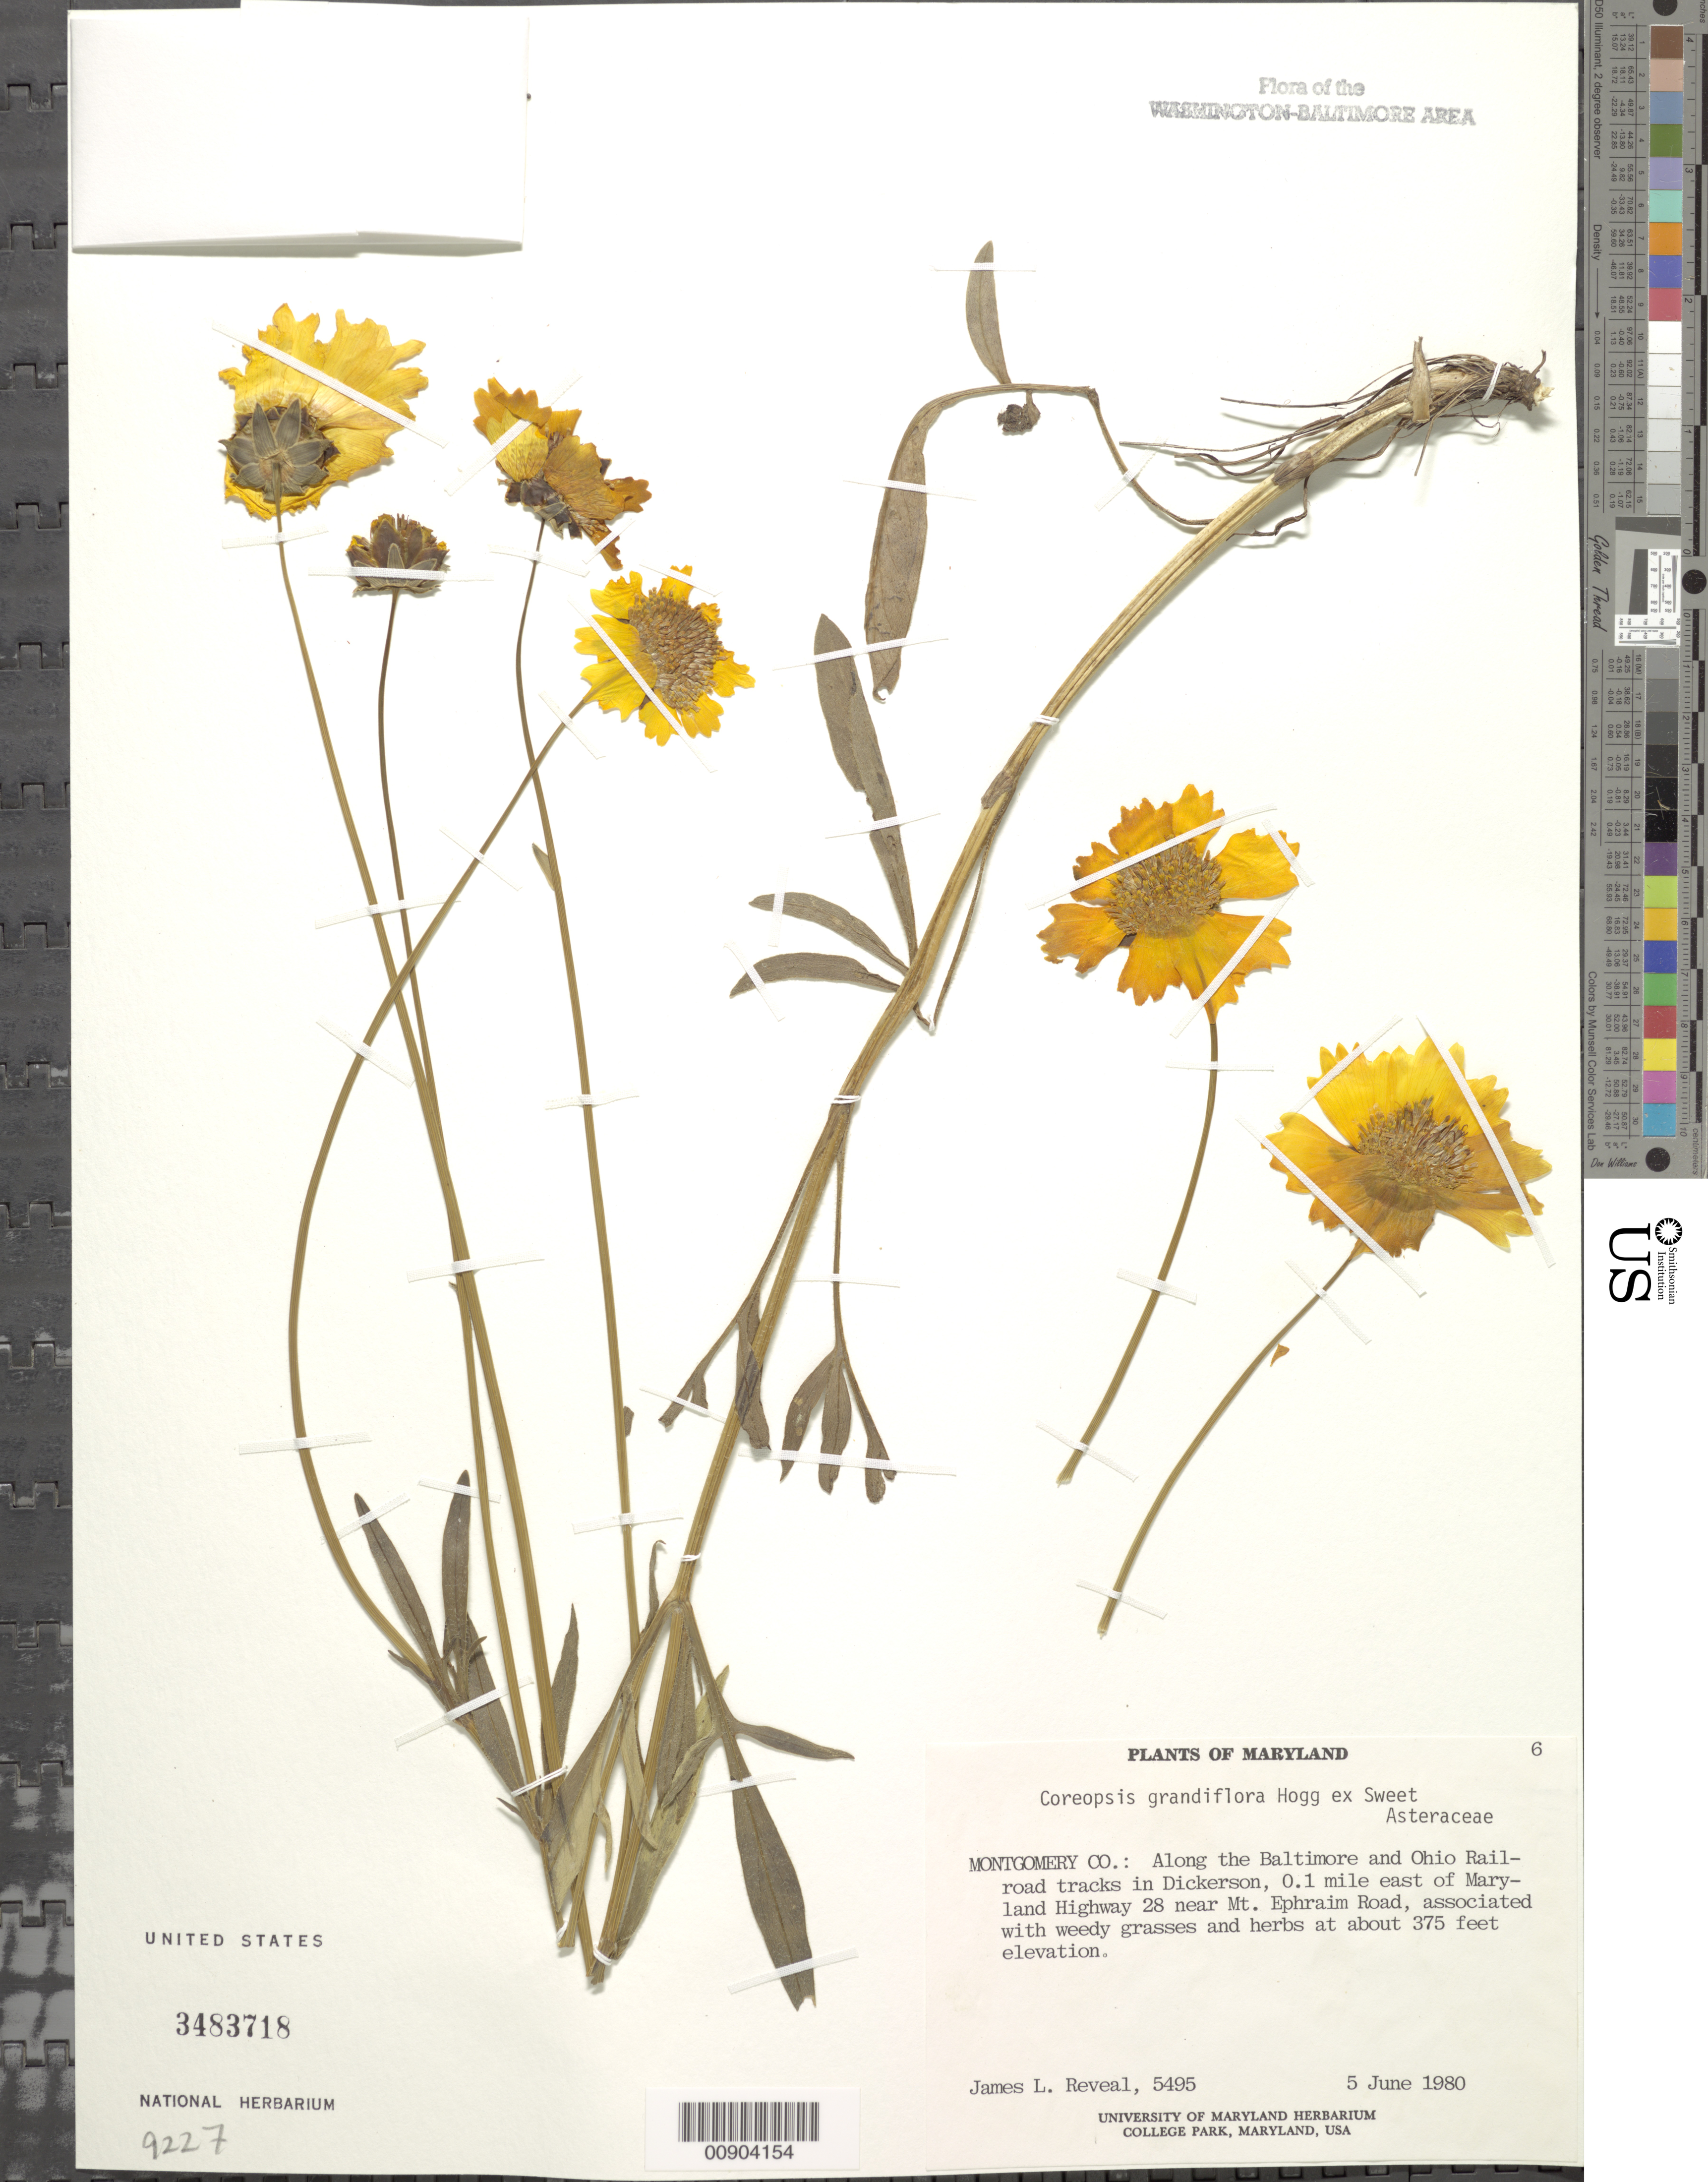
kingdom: Plantae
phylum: Tracheophyta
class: Magnoliopsida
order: Asterales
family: Asteraceae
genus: Coreopsis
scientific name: Coreopsis grandiflora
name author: Hogg ex Sweet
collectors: J. L. Reveal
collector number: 5495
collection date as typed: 5 June 1980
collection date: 1980-06-05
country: United States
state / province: Maryland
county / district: Montgomery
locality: Along the Baltimore and Ohio Railroad tracks in Dickerson, 0.1 mile east of Maryland Highway 28 near Mt. Ephraim Road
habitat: Associated with weedy grasses and herbs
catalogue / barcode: US 3483718